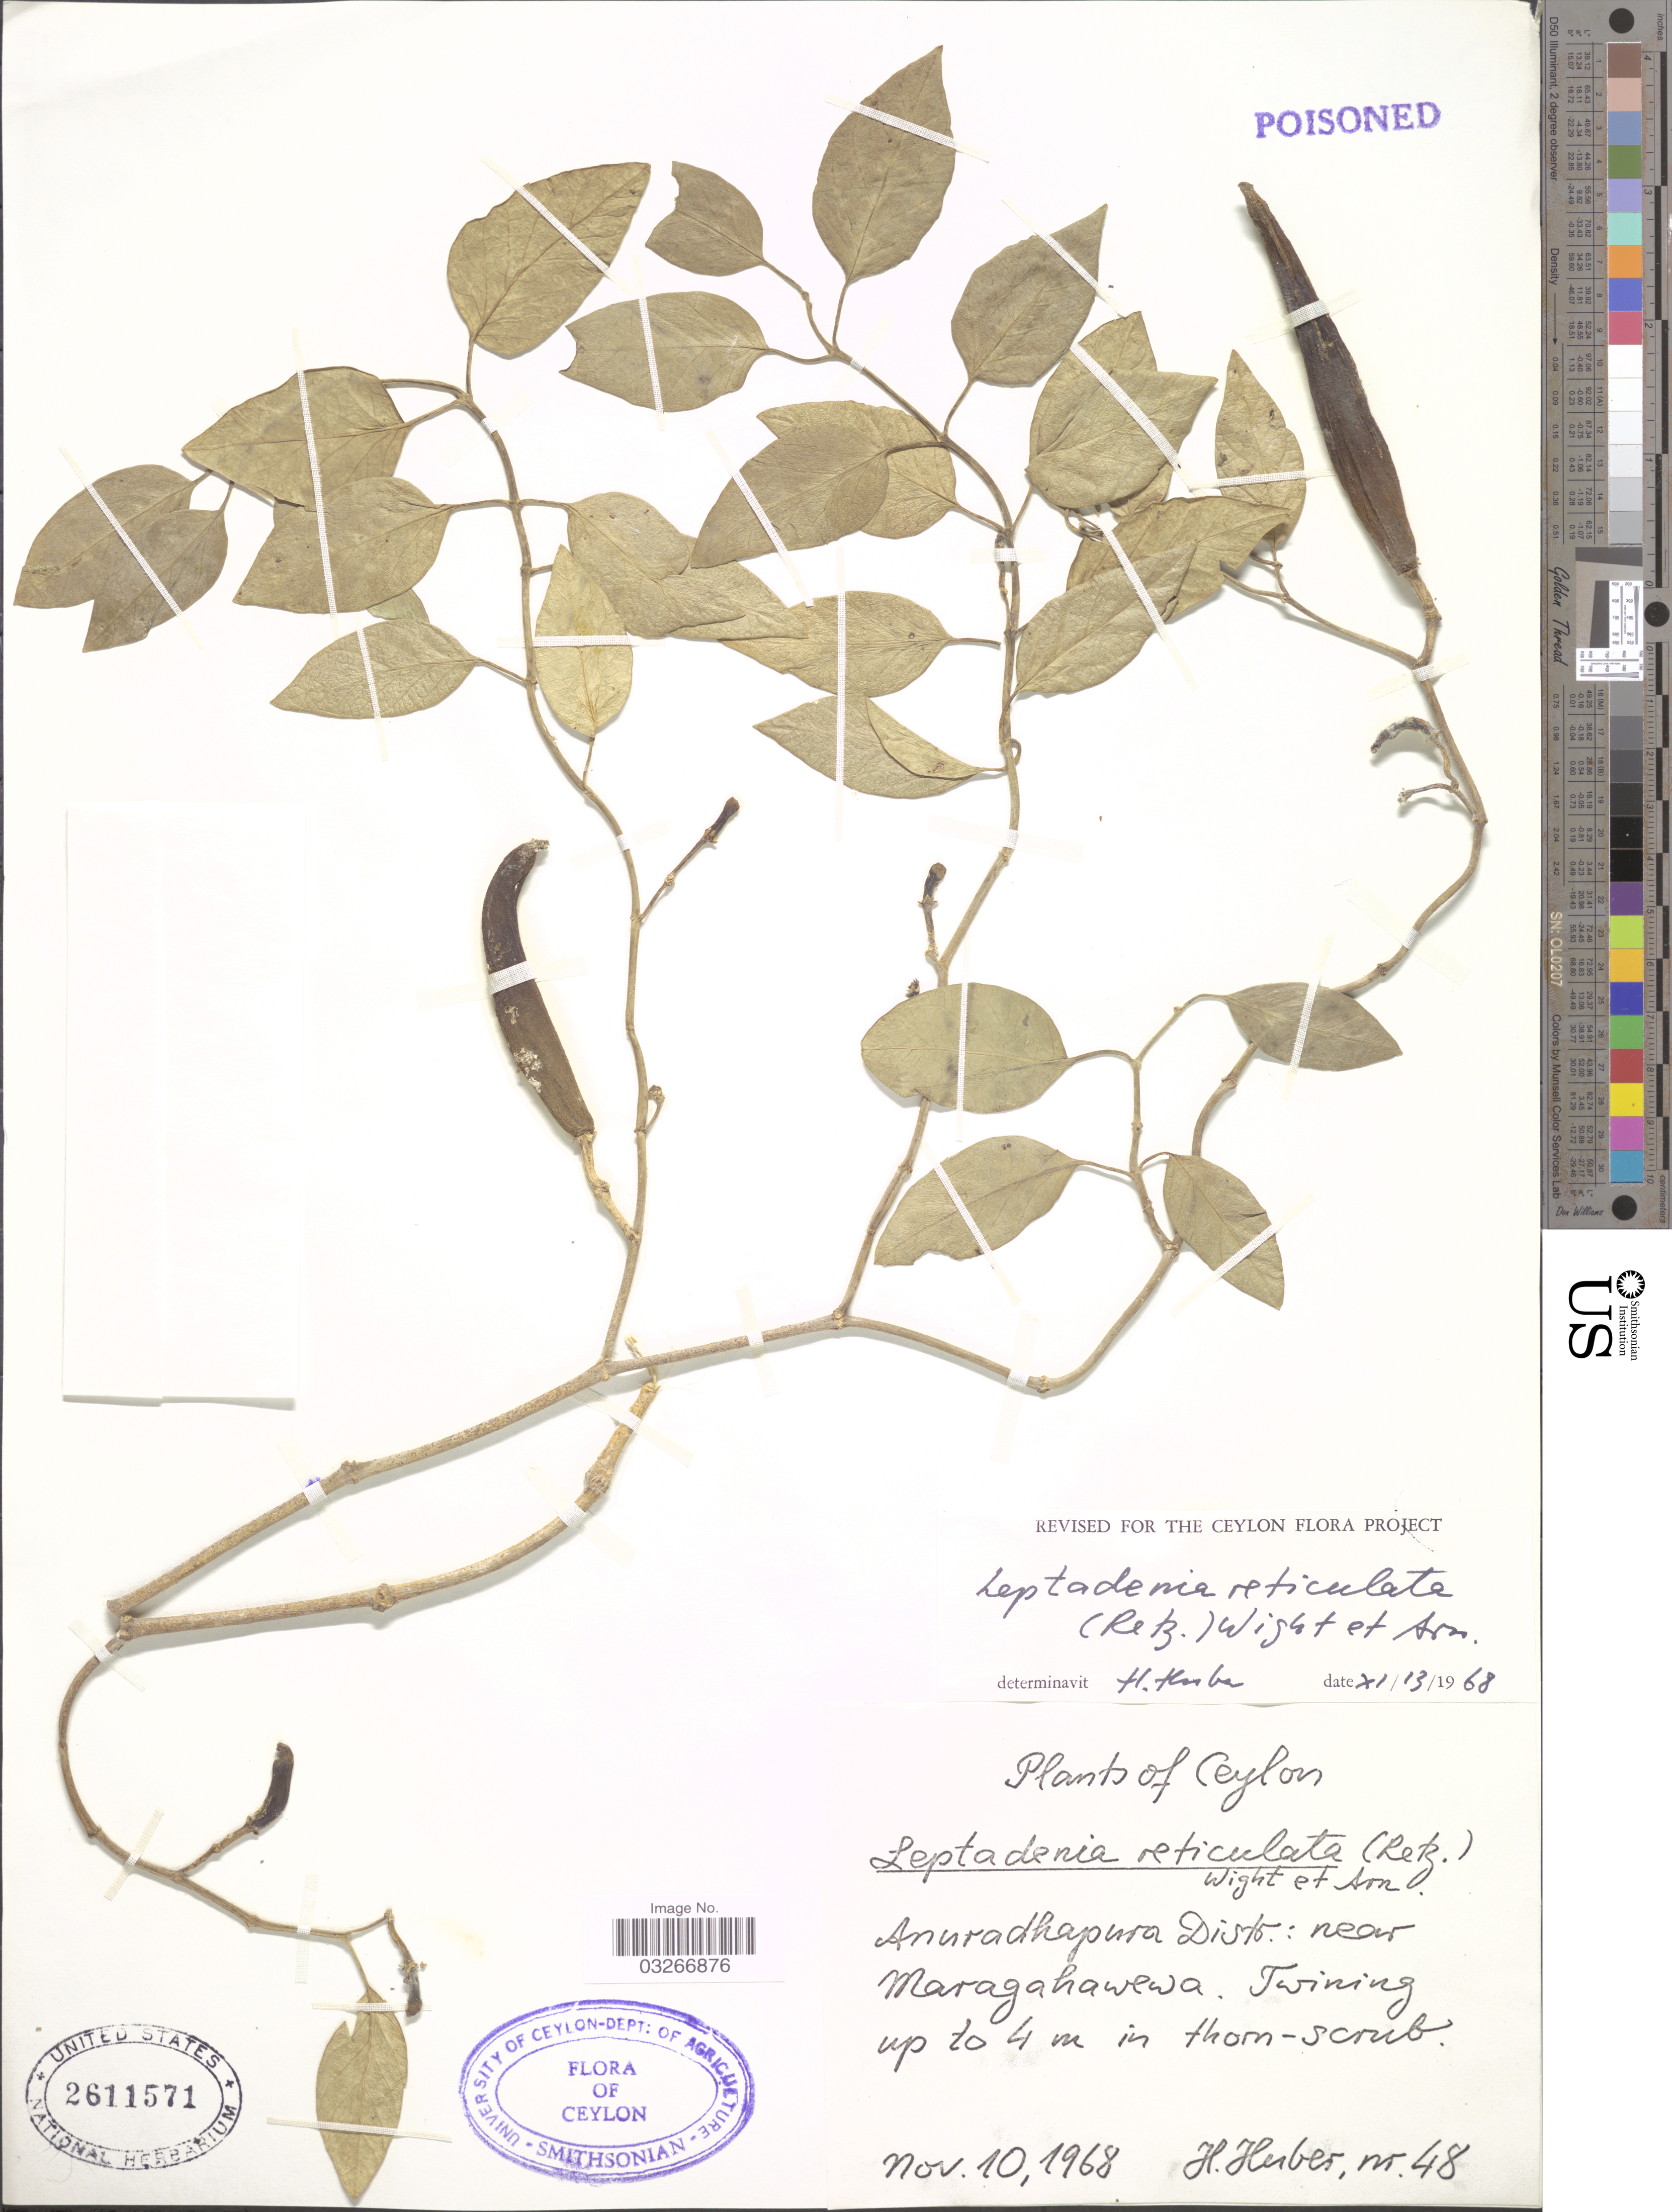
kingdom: Plantae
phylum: Tracheophyta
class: Magnoliopsida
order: Gentianales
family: Apocynaceae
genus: Leptadenia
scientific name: Leptadenia reticulata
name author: (Retz.) Wight & Arn.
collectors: H. Huber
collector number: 48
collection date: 1968-11-10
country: Sri Lanka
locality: Ceylon, Anuradhapura Distr.: near Maragahawewa.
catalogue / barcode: US 2611571